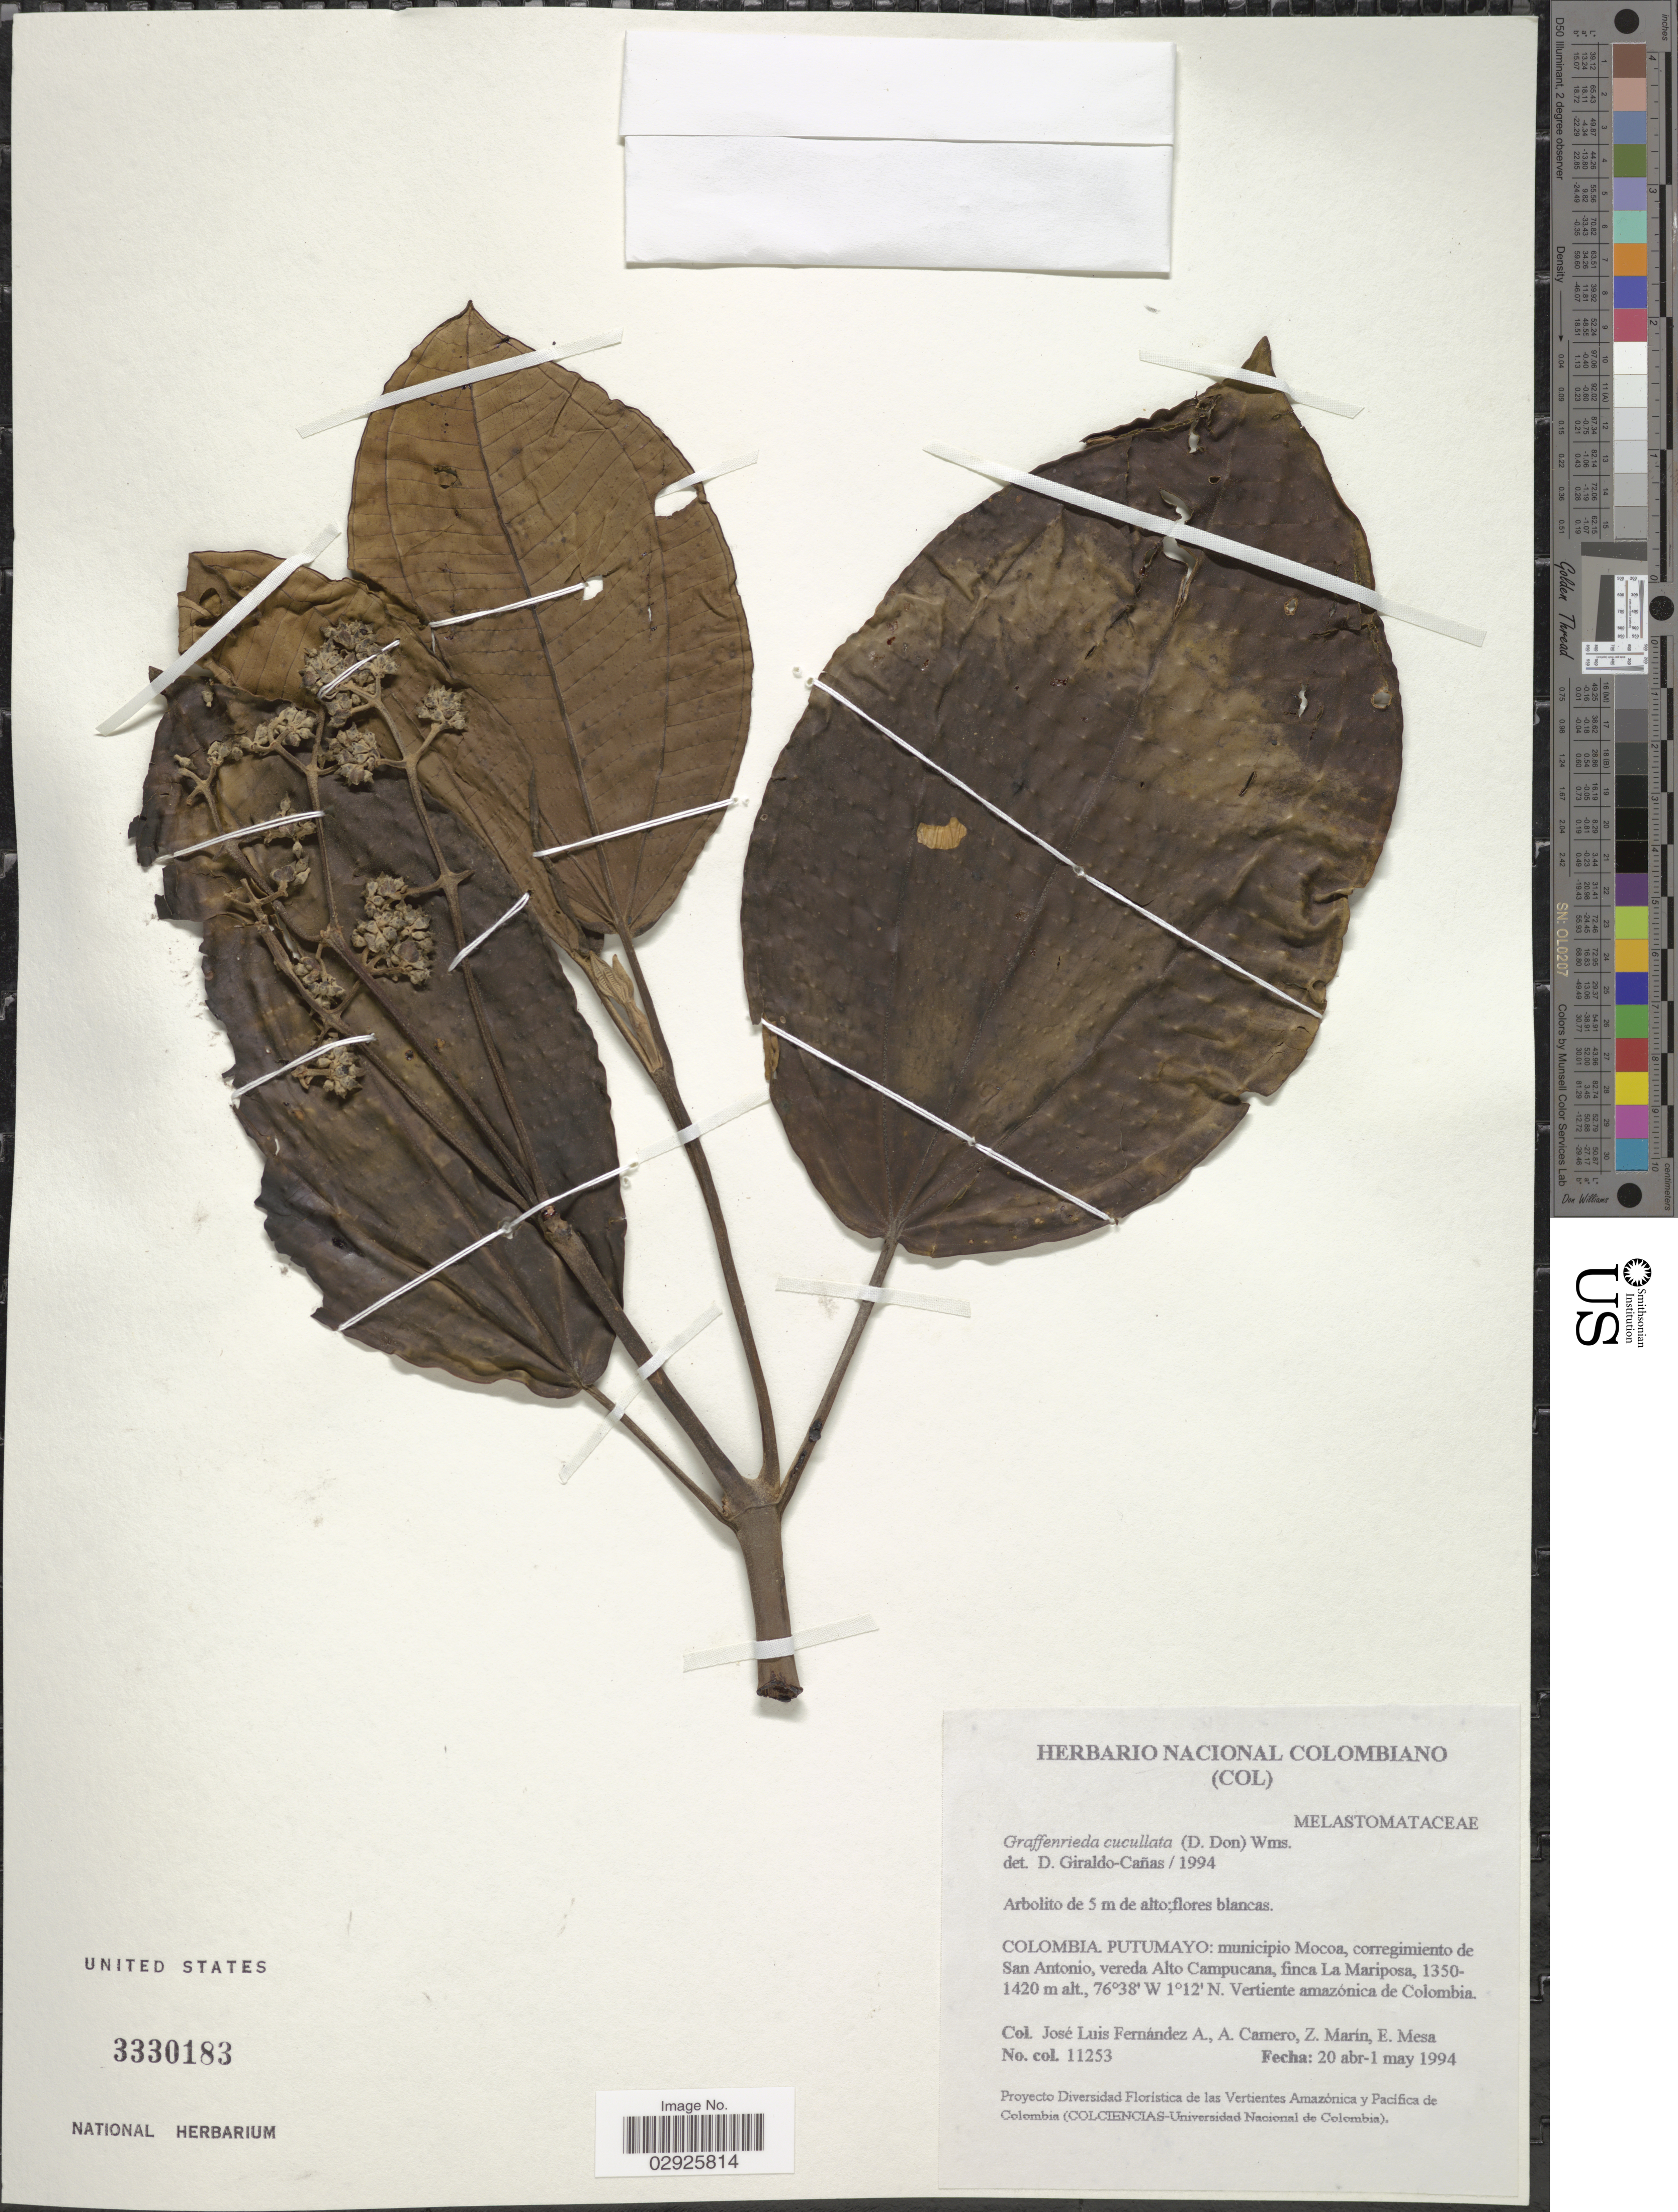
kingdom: Plantae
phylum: Tracheophyta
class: Magnoliopsida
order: Myrtales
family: Melastomataceae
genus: Graffenrieda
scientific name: Graffenrieda cucullata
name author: (Triana) L.O. Williams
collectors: J. Fernández, A. A. Camero, Z. Marin & E. Mesa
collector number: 11253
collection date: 1994-04-20/1994-05-01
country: Colombia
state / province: Putumayo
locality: Municipio Mocoa, corregimiento de San Antonio, vereda Alto Campucana, finca La Mariposa.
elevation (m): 1350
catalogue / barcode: US 3330183